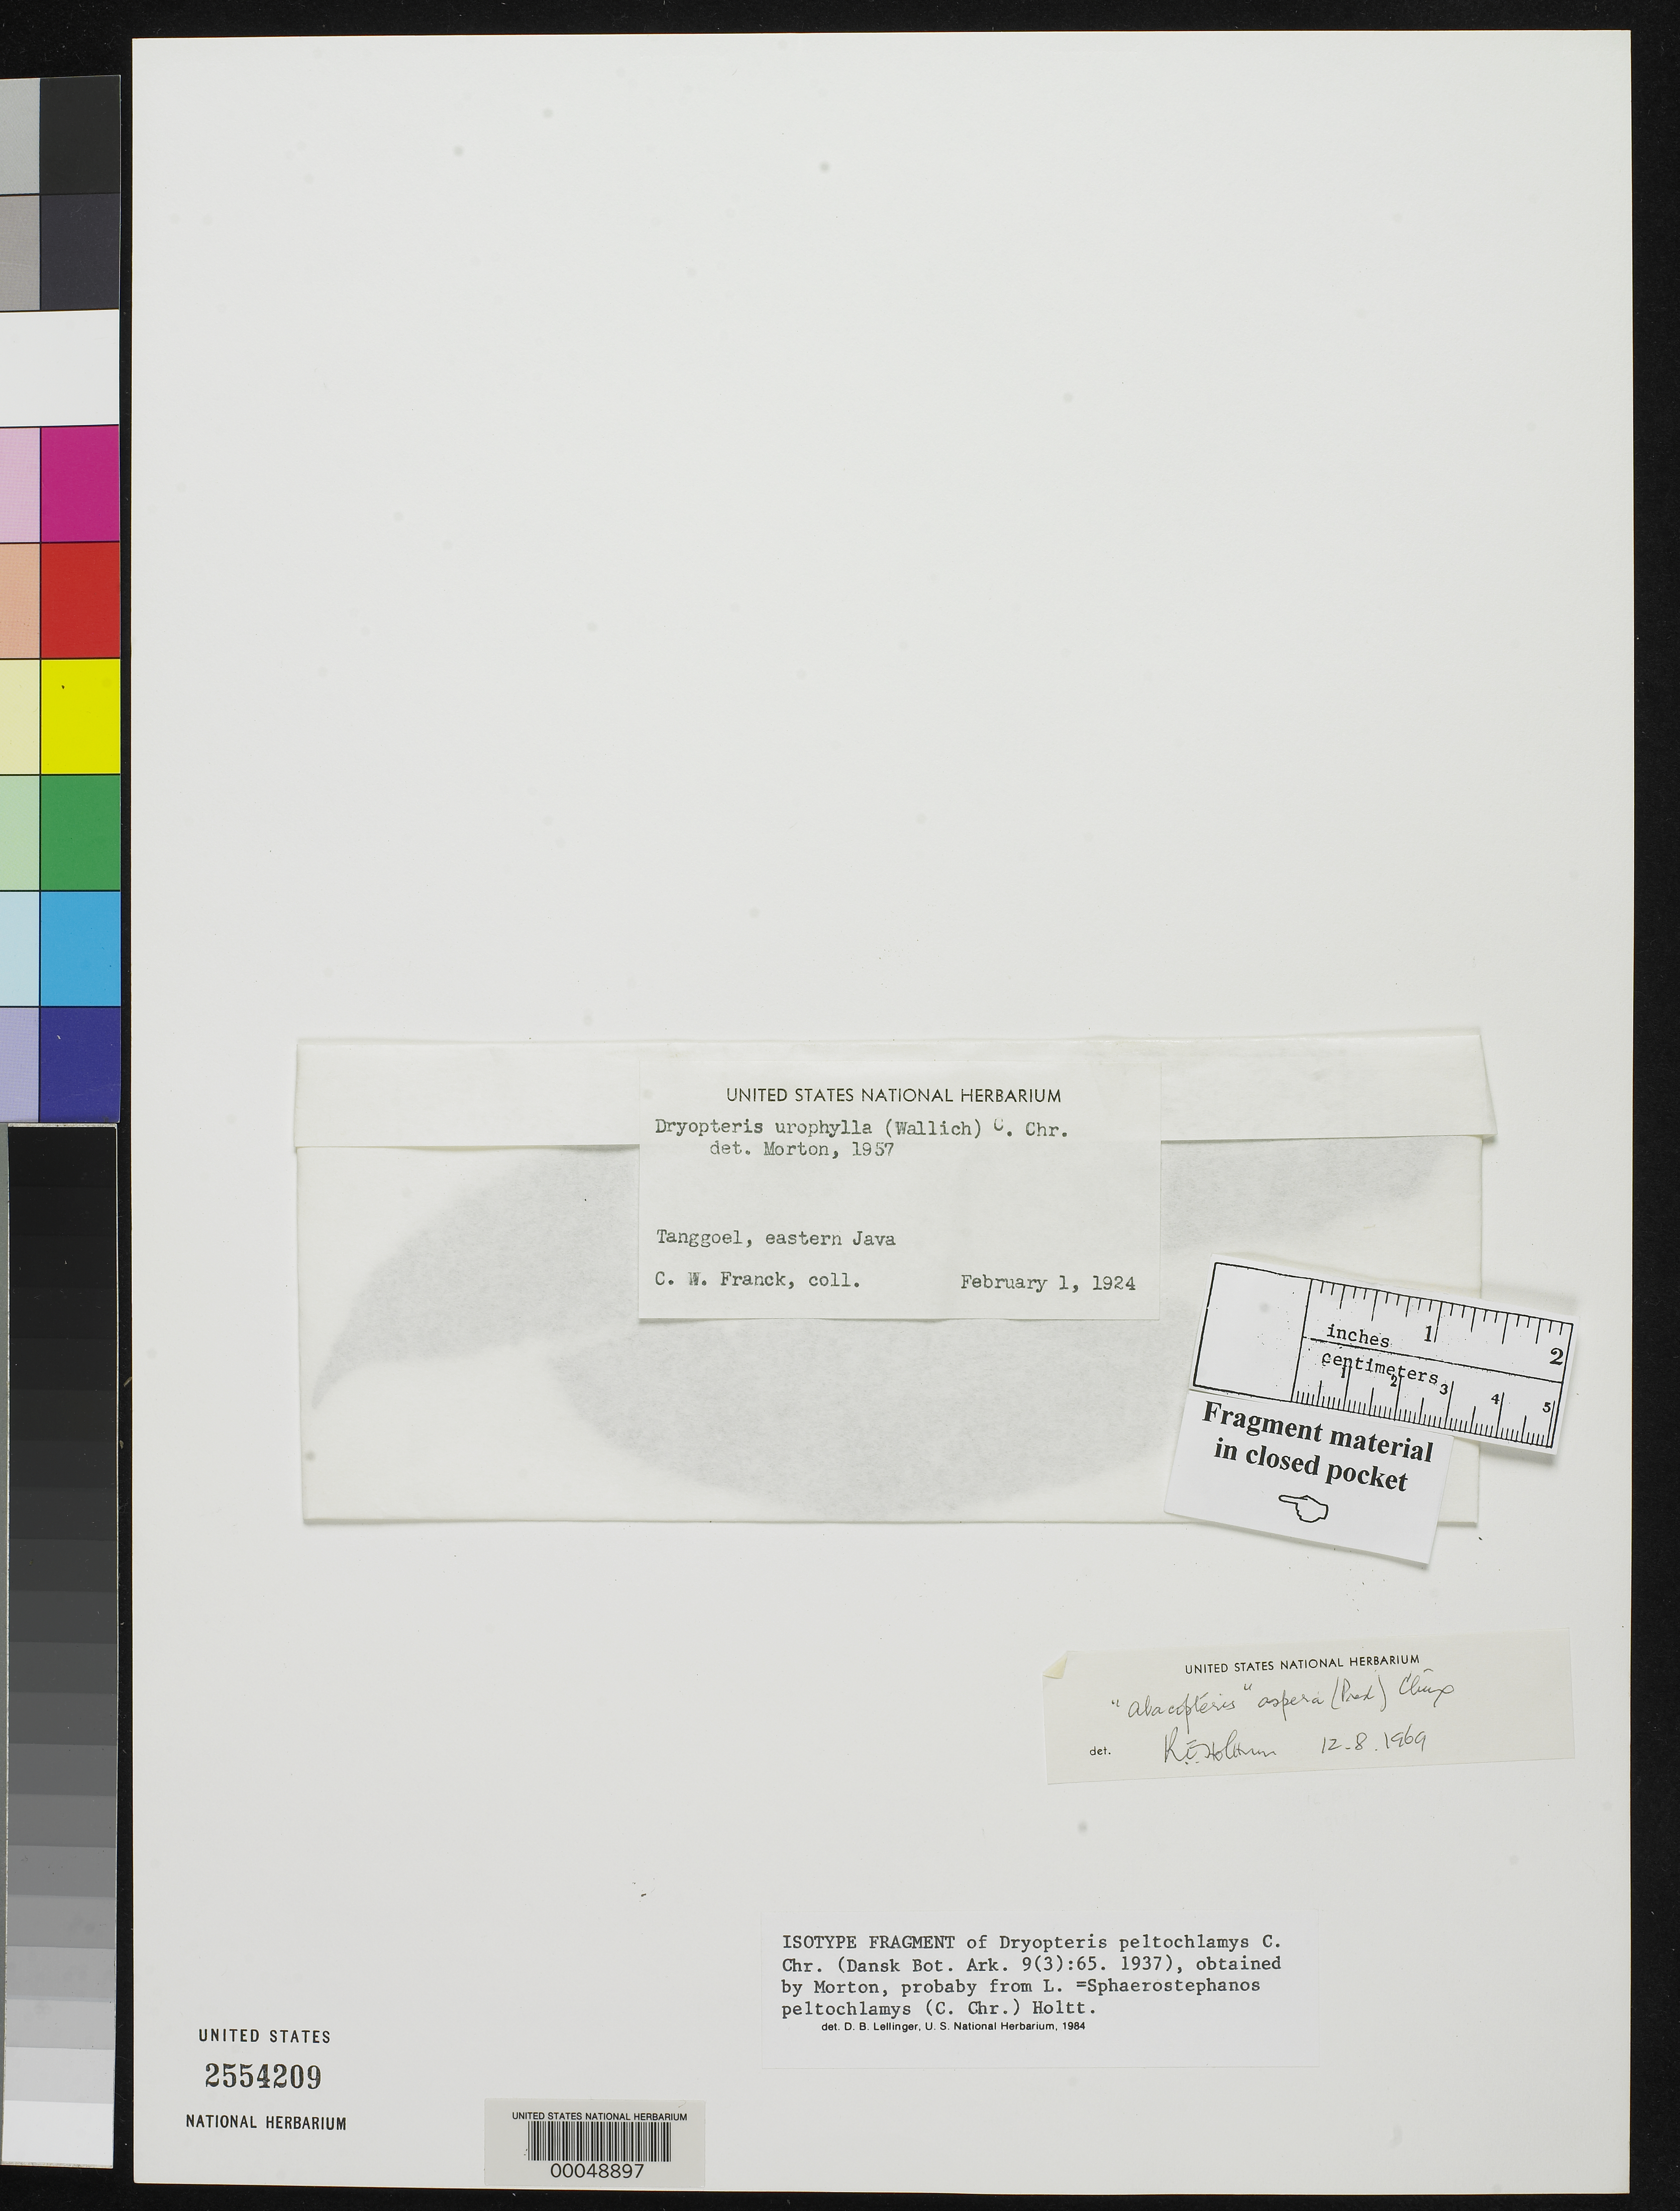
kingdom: Plantae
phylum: Tracheophyta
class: Polypodiopsida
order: Polypodiales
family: Dryopteridaceae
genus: Dryopteris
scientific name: Dryopteris peltochlamys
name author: C. Chr.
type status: Isotype Fragment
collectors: C. Franck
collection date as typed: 01 Feb 1924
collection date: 1924-02-01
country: Indonesia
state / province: Java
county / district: Jawa Timur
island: Java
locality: Tanggoel.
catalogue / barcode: US 2554209